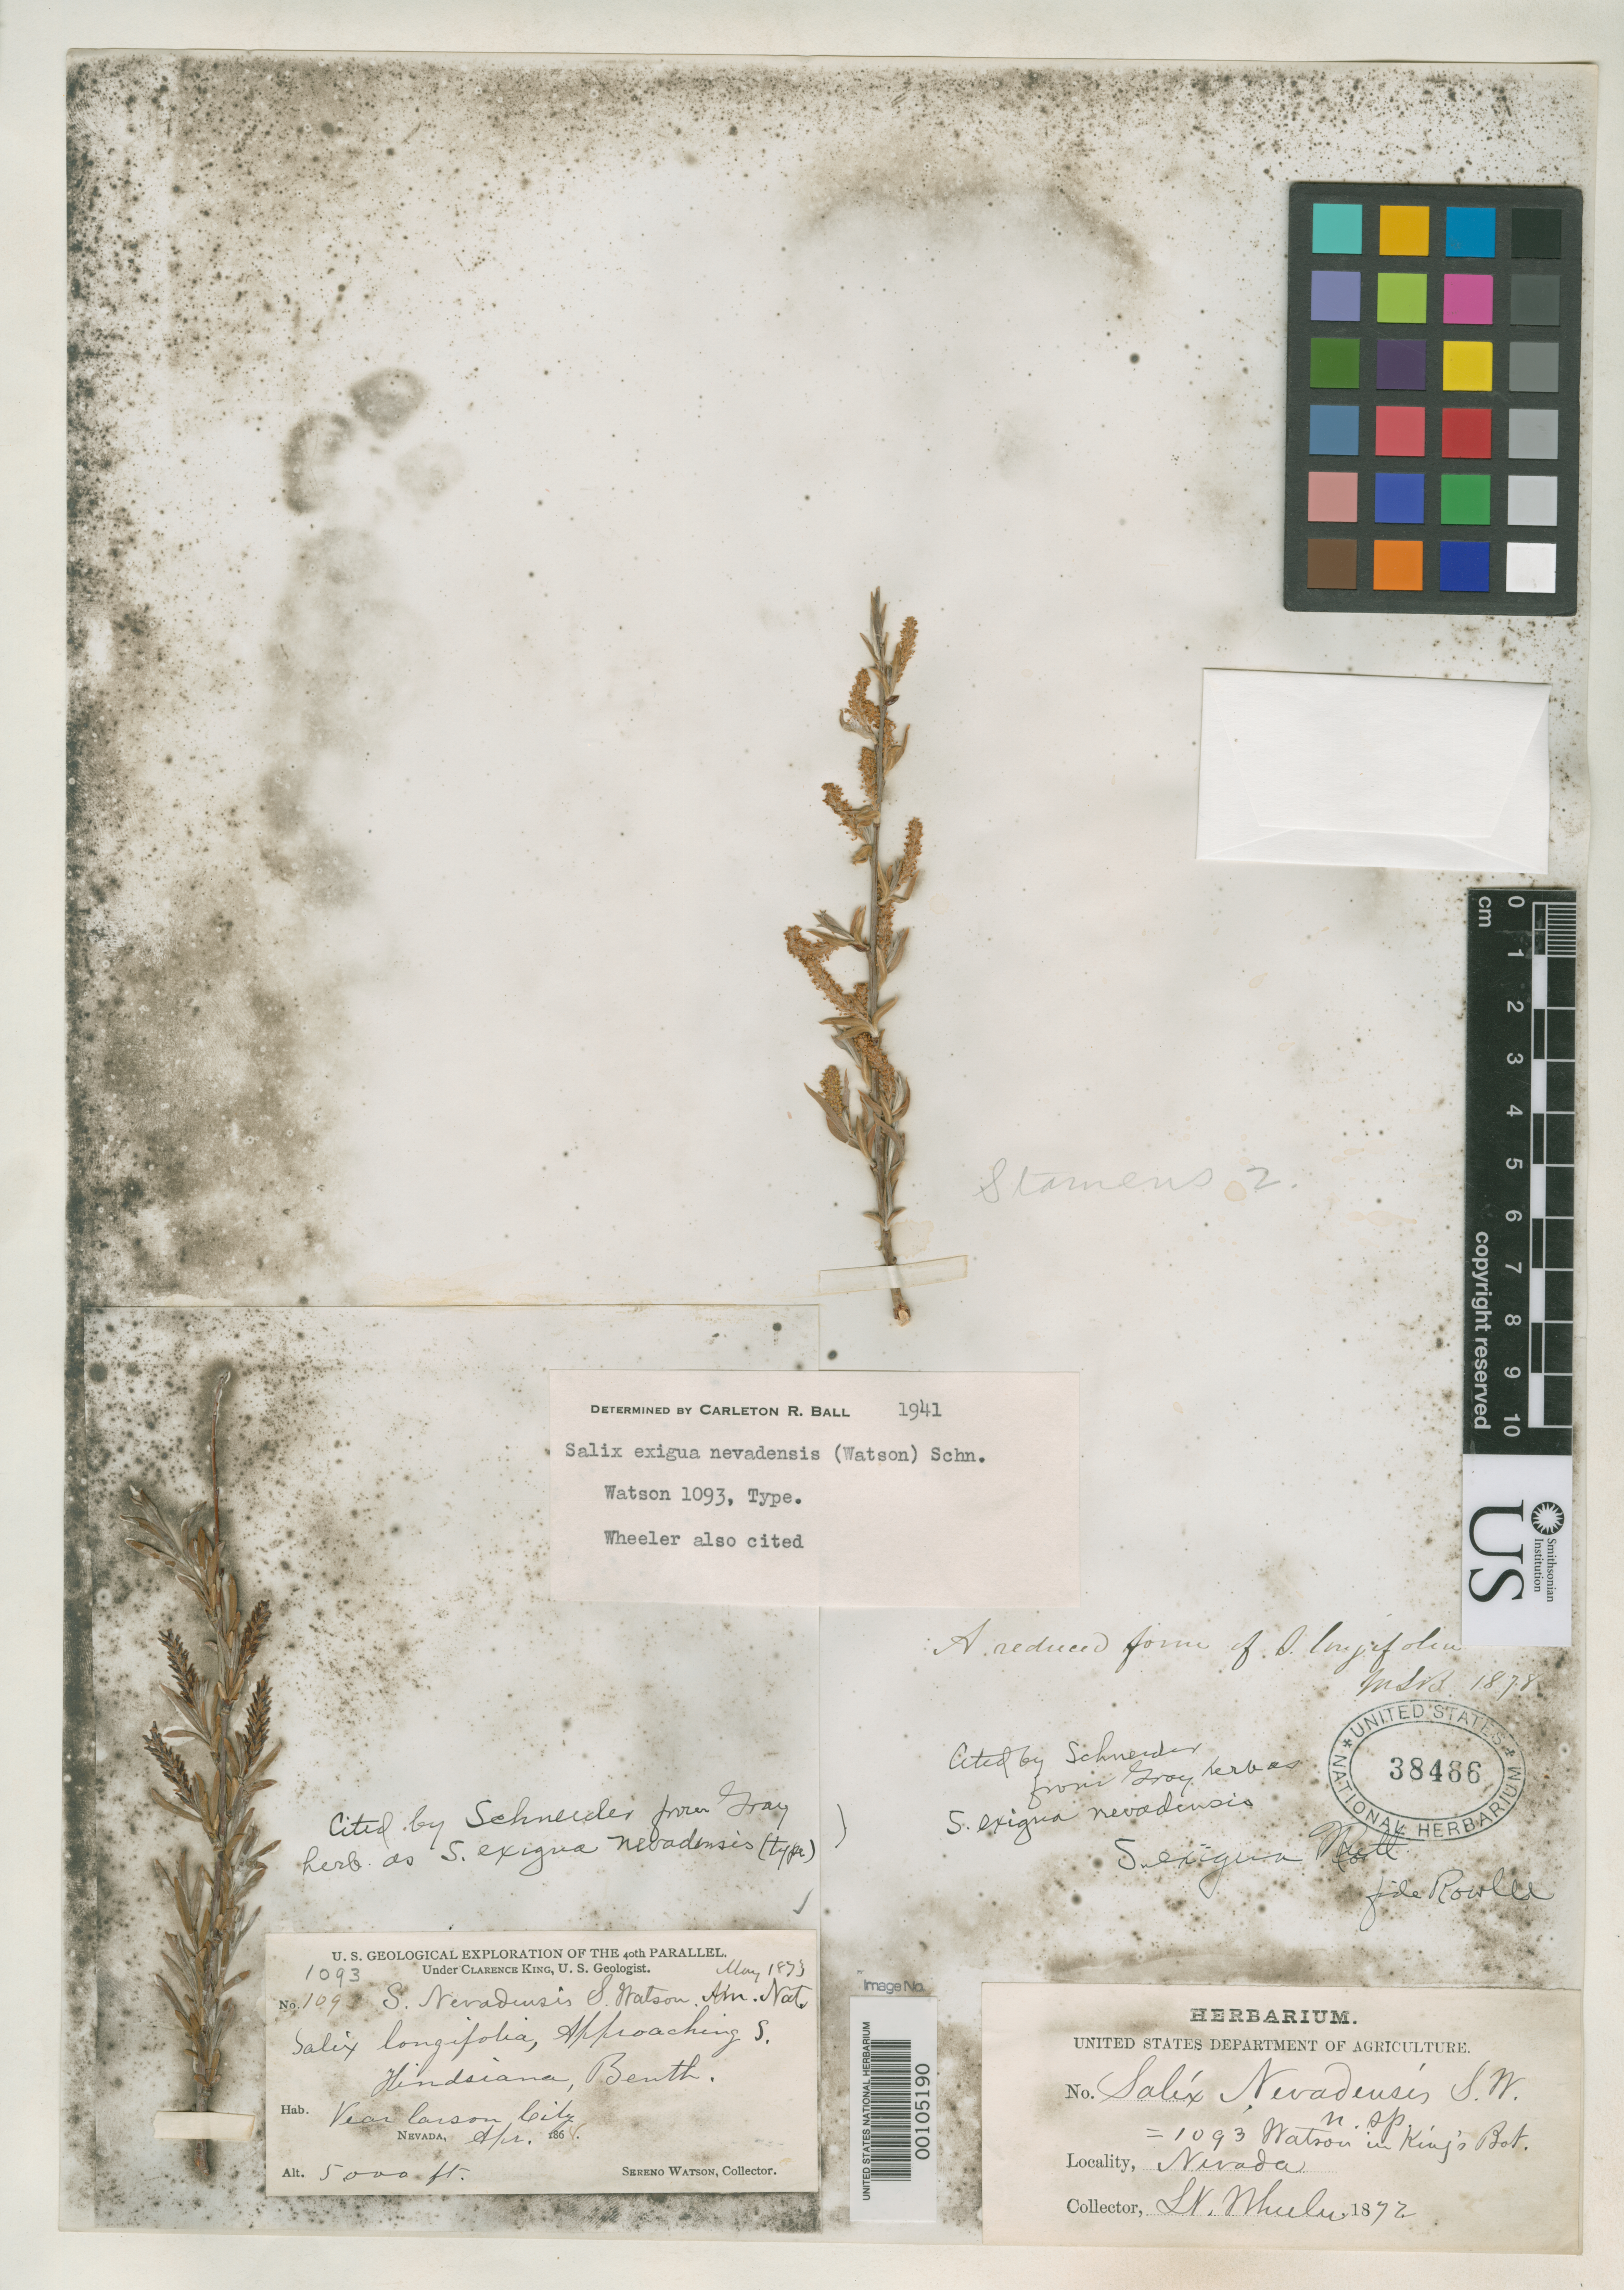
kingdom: Plantae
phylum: Tracheophyta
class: Magnoliopsida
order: Malpighiales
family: Salicaceae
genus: Salix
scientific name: Salix nevadensis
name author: S. Watson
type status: Isotype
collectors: S. Watson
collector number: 1093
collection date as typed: Apr 1864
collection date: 1864-04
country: United States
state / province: Nevada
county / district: Ormsby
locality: Near Carson City.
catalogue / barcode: US 38486